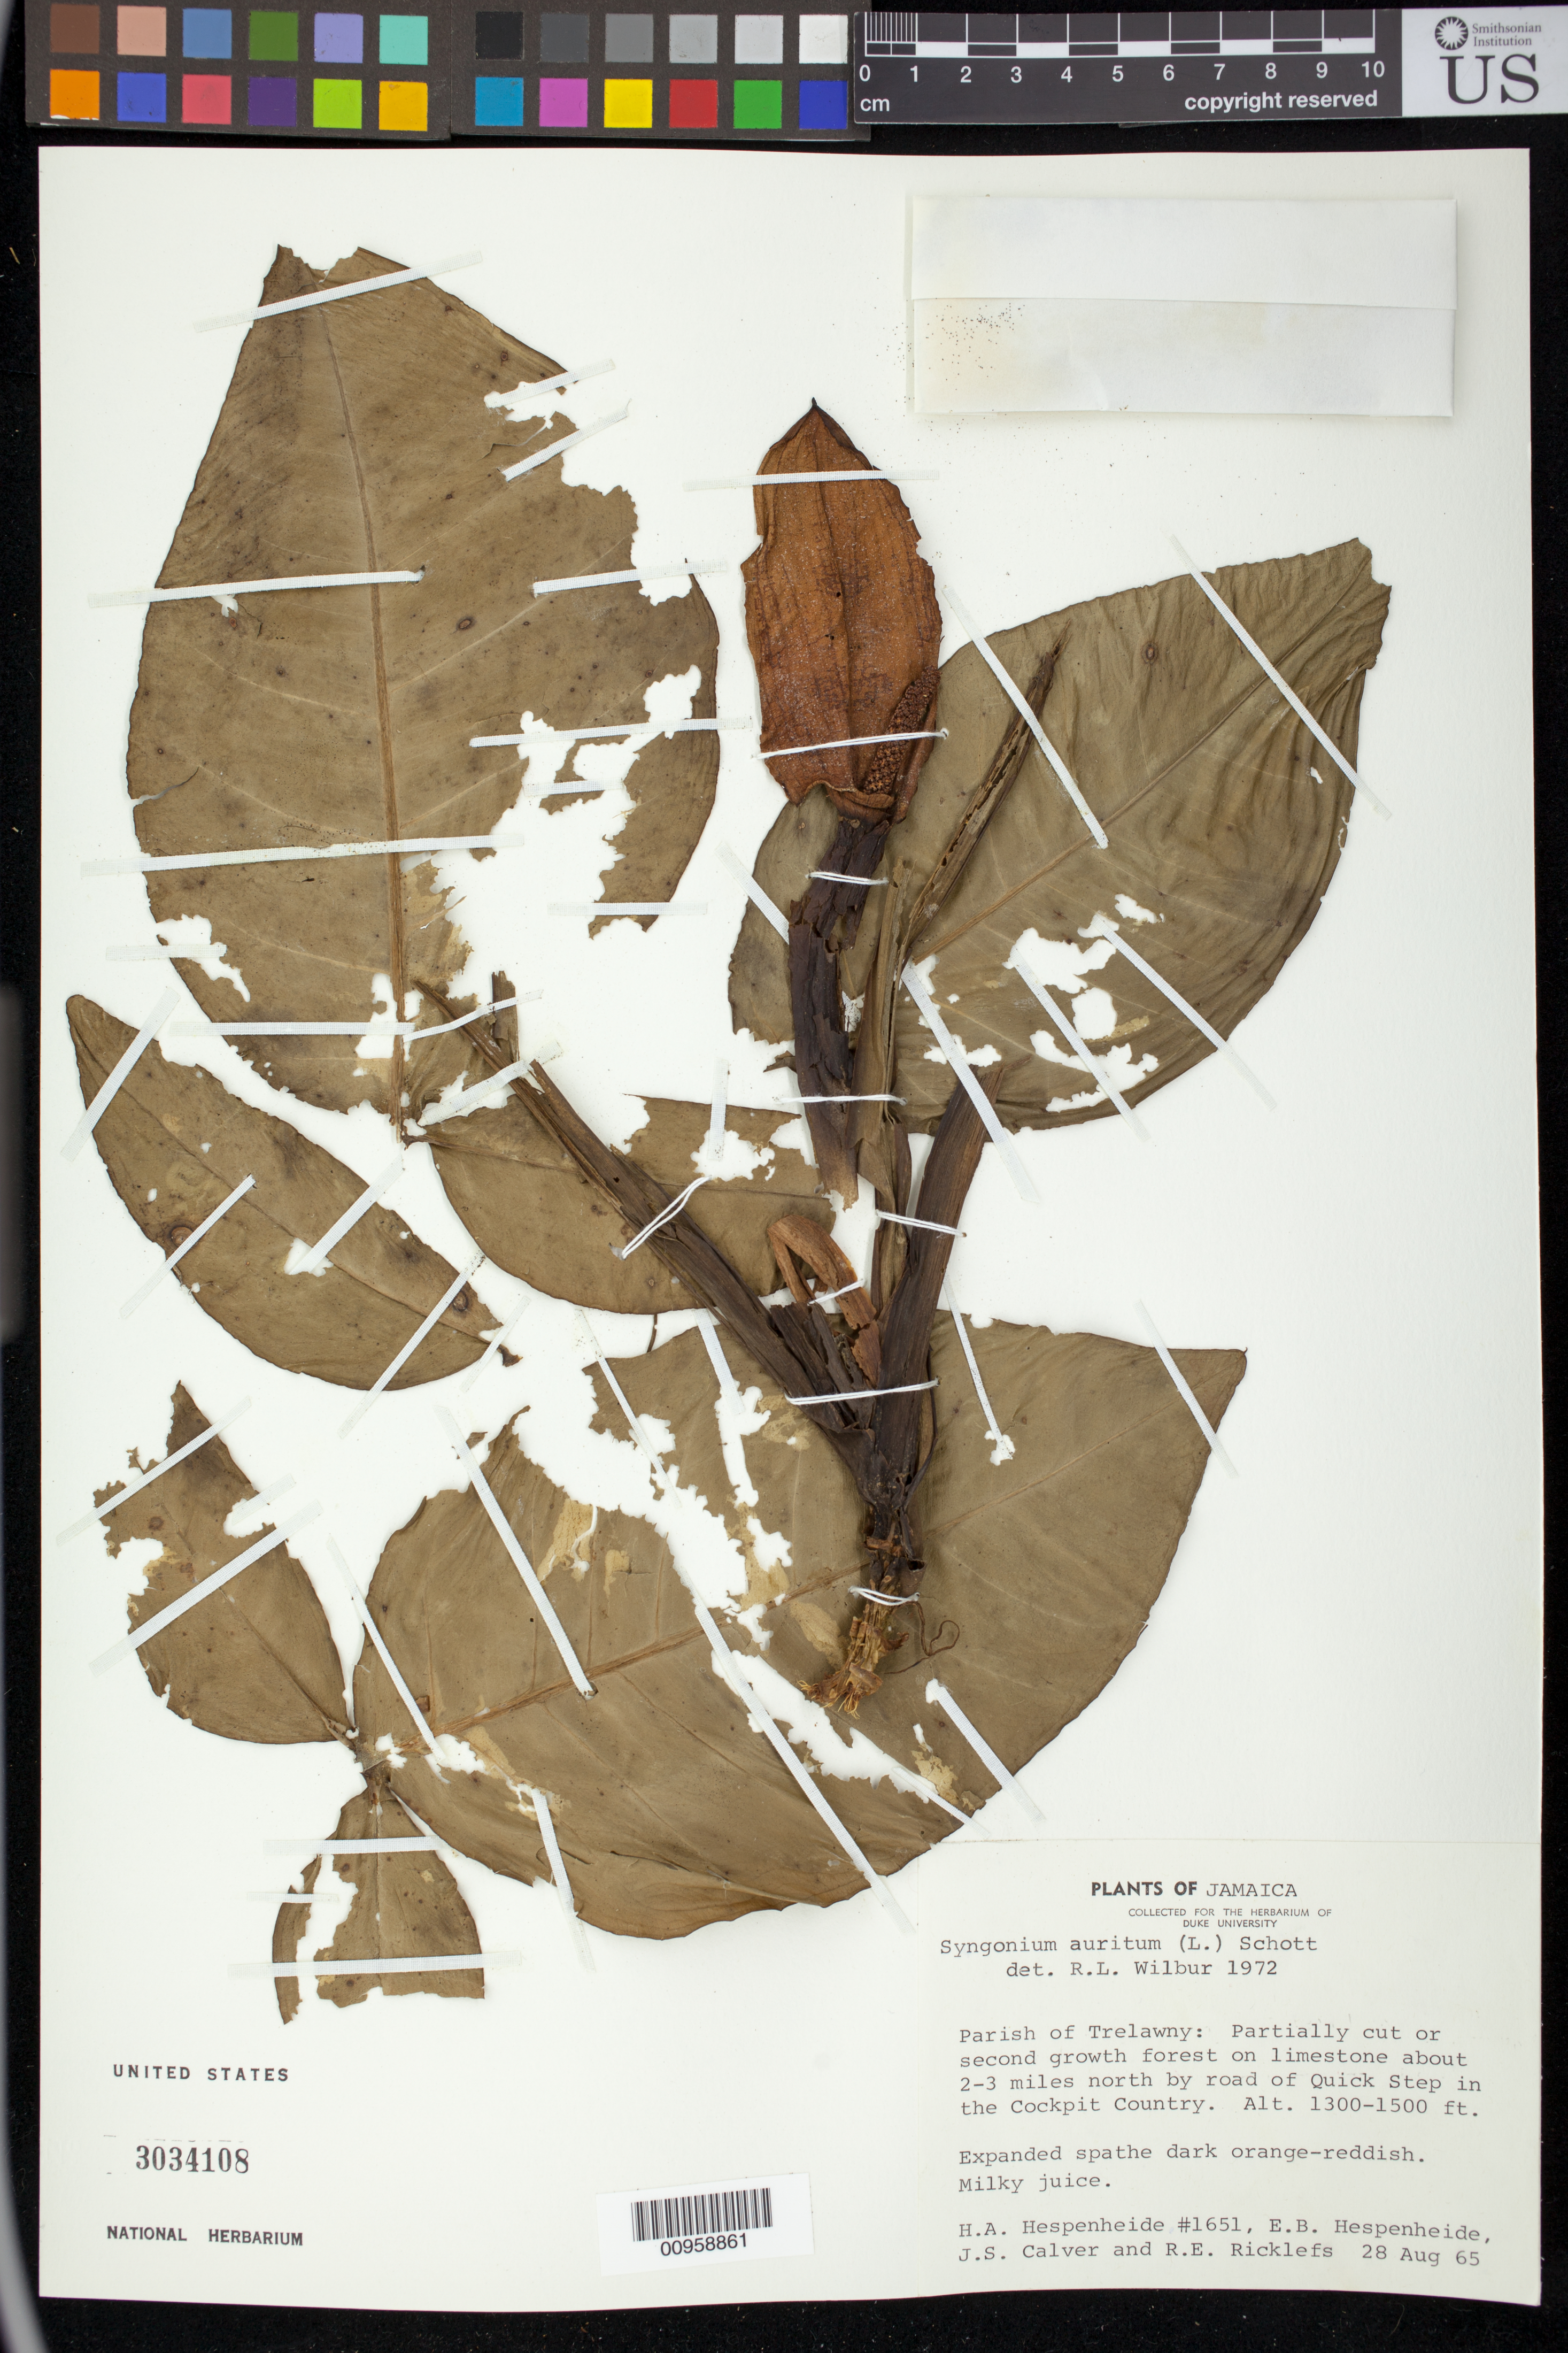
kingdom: Plantae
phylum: Tracheophyta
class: Liliopsida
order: Alismatales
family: Araceae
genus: Syngonium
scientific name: Syngonium auritum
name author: (L.) Schott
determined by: Wilbur, R. L.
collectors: H. A. Hespenheide, E. Hespenheide, J. Calver & R. Ricklefs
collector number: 1651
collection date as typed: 28 Aug 1965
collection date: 1965-08-28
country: Jamaica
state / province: Trelawny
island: Jamaica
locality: About 2-3 miles north by road of Quick Step in the Cockpit Country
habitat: Partially cut or second forest on limestone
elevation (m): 396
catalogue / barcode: US 3034108